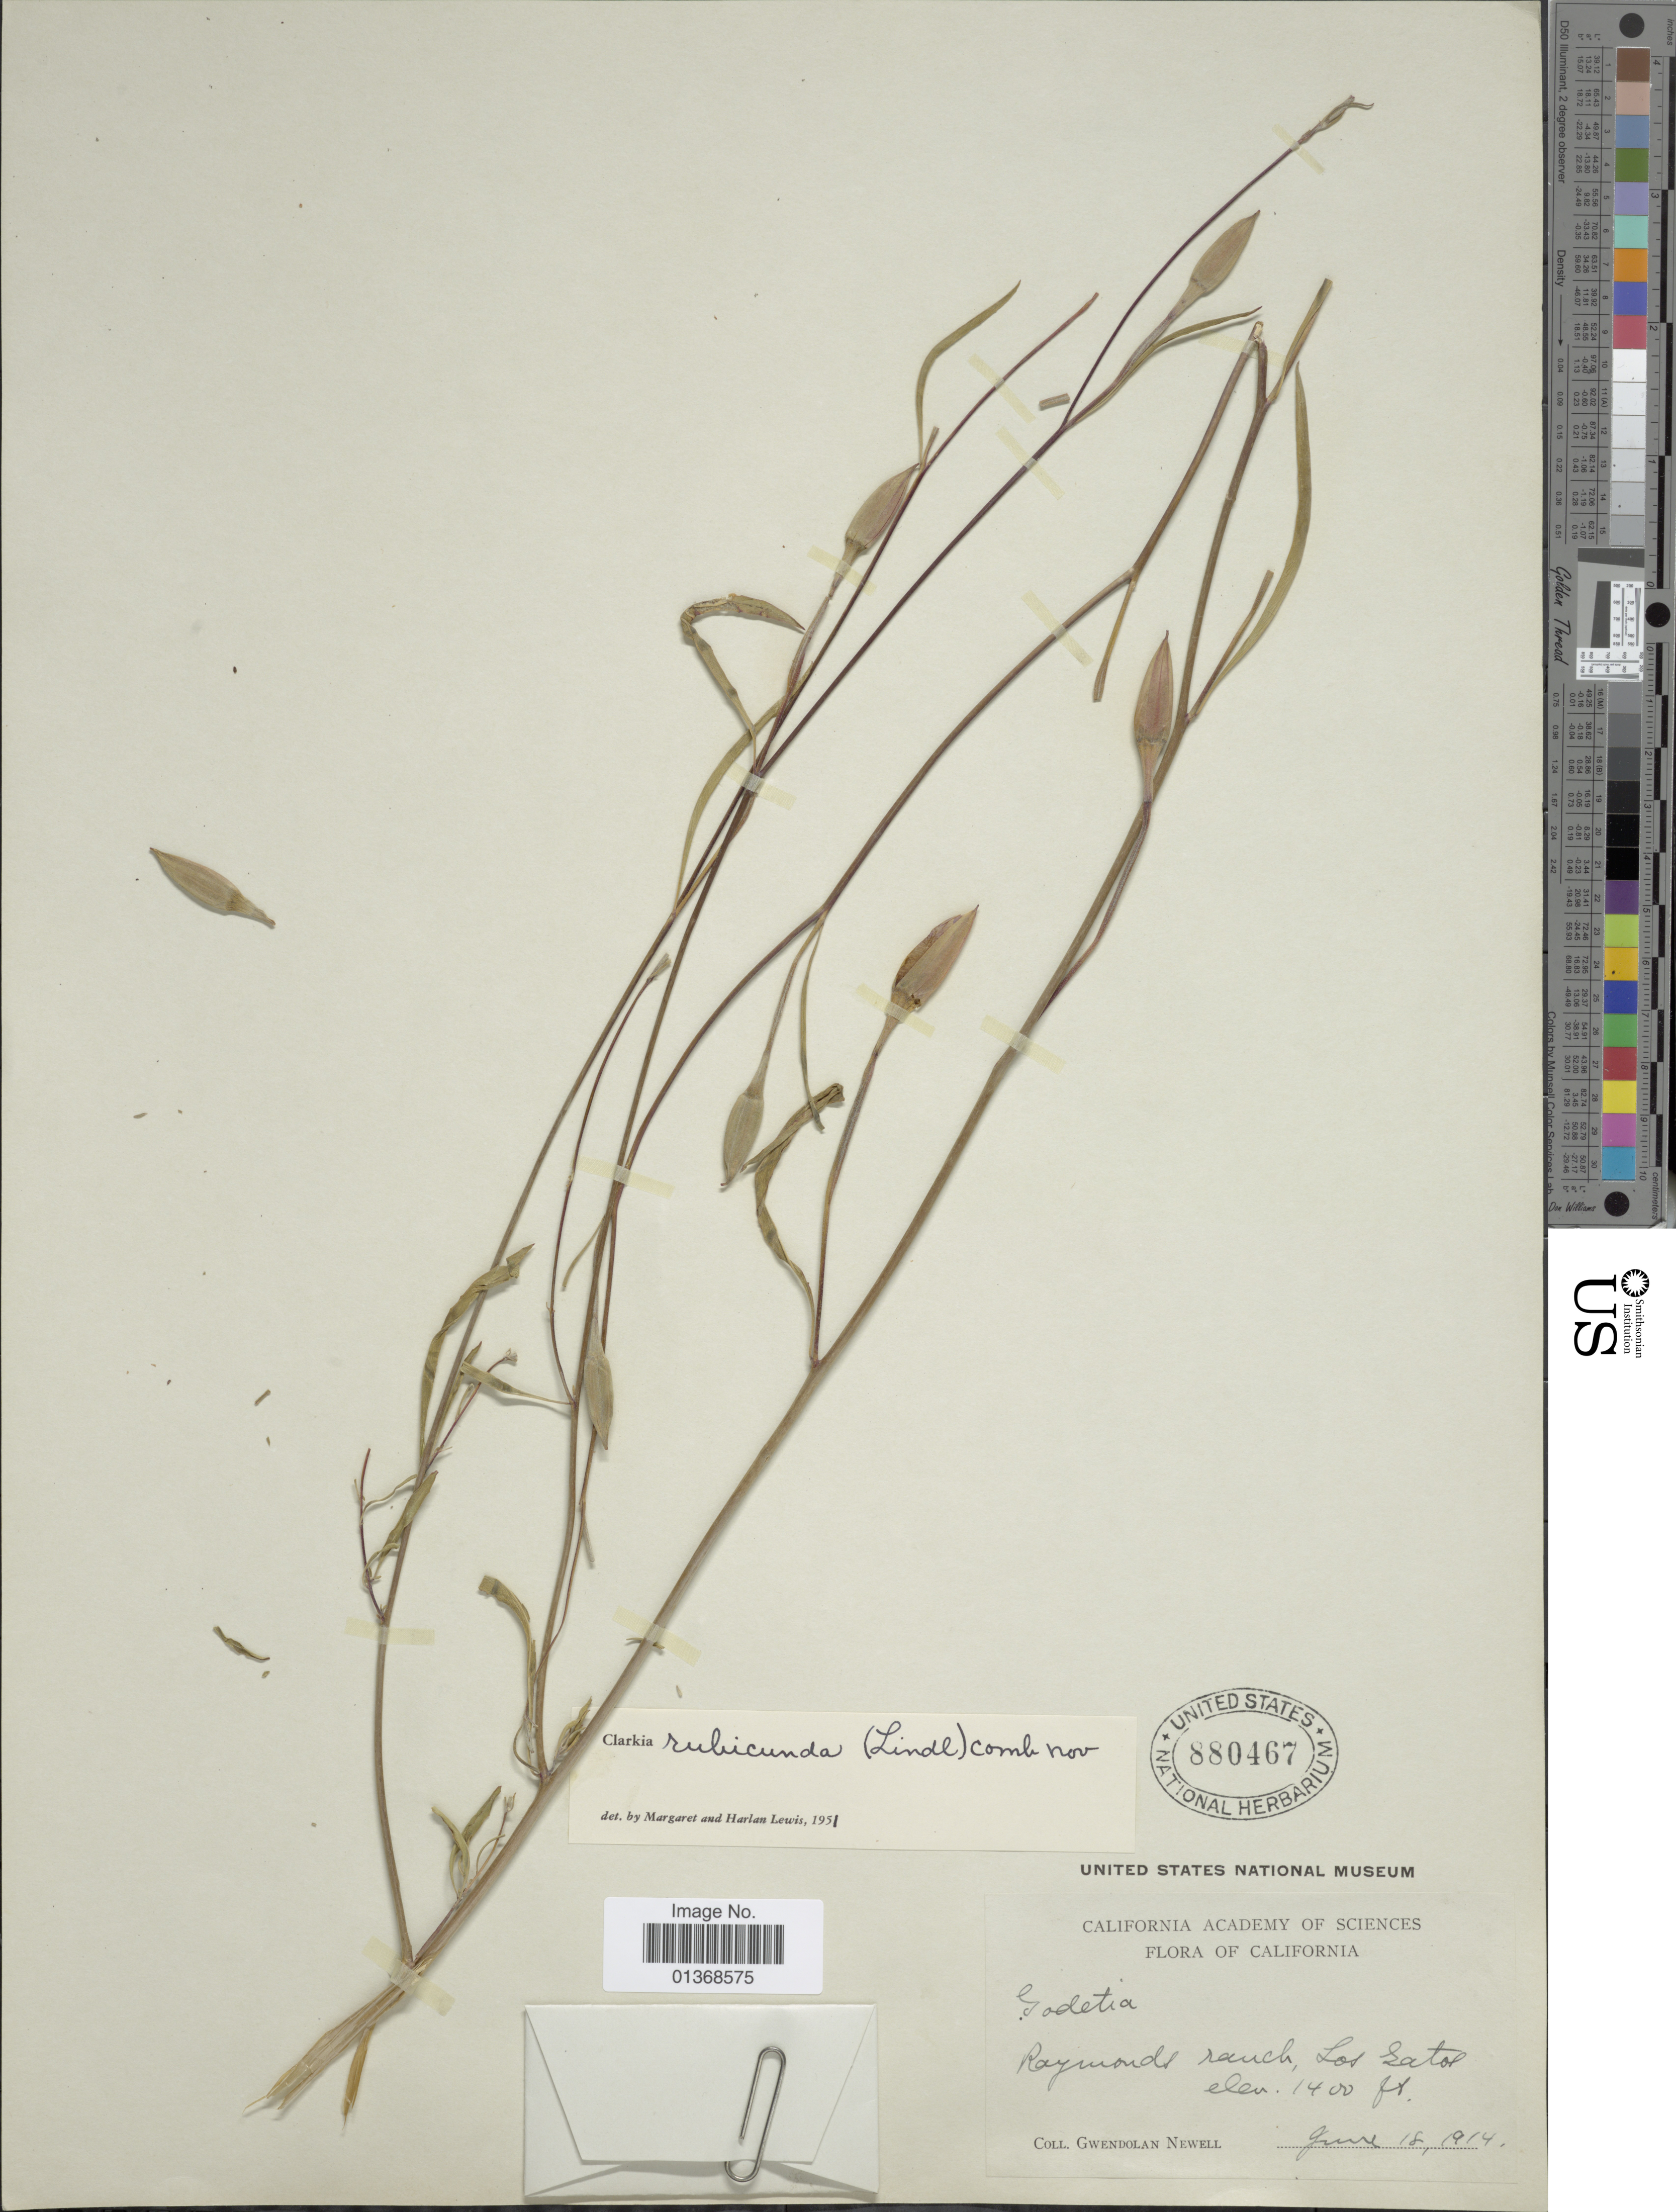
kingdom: Plantae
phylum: Tracheophyta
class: Magnoliopsida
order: Myrtales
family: Onagraceae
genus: Clarkia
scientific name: Clarkia rubicunda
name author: (Lindl.) F. H. Lewis & M.R. Lewis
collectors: G. Newell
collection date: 1914-06-18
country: United States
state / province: California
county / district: Santa Clara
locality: Raymonds ranch, Los Gatos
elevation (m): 427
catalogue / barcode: US 880467